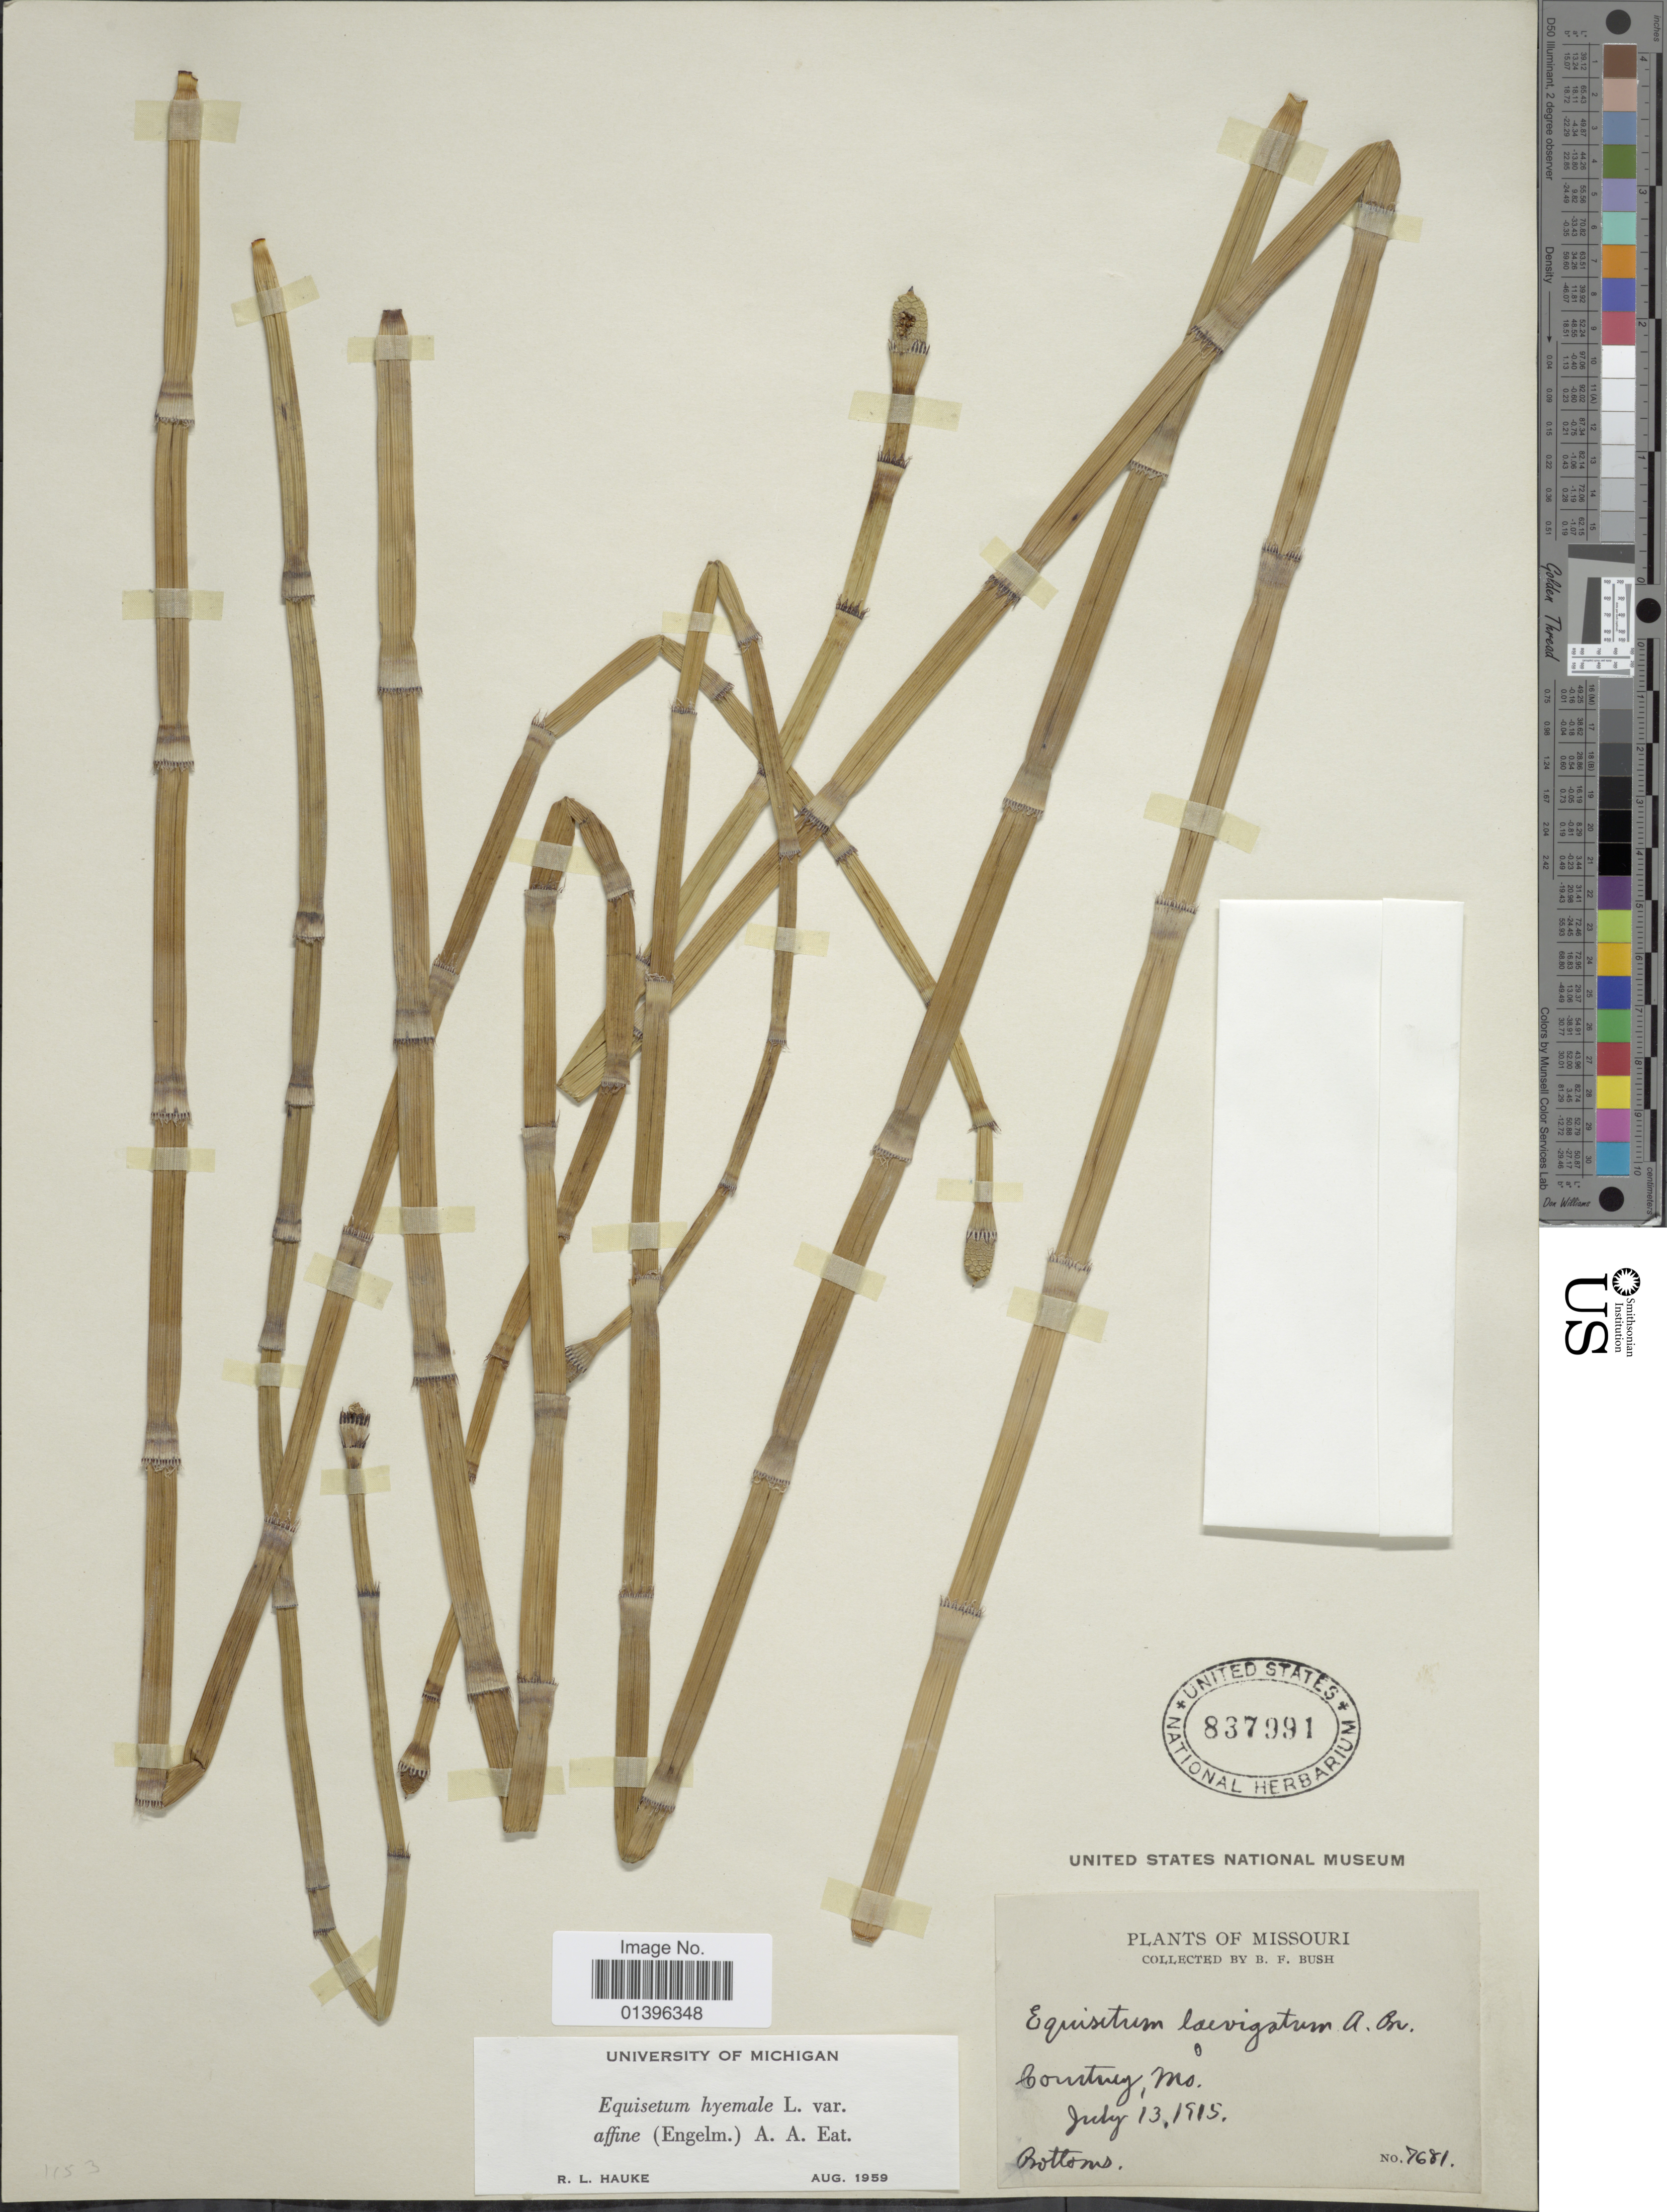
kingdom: Plantae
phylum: Tracheophyta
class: Polypodiopsida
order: Equisetales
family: Equisetaceae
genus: Equisetum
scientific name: Equisetum hyemale var. affine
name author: (Engelm.) A.A. Eaton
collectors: B. F. Bush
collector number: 7681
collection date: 1915-07-13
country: United States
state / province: Missouri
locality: Courtney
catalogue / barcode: US 837991